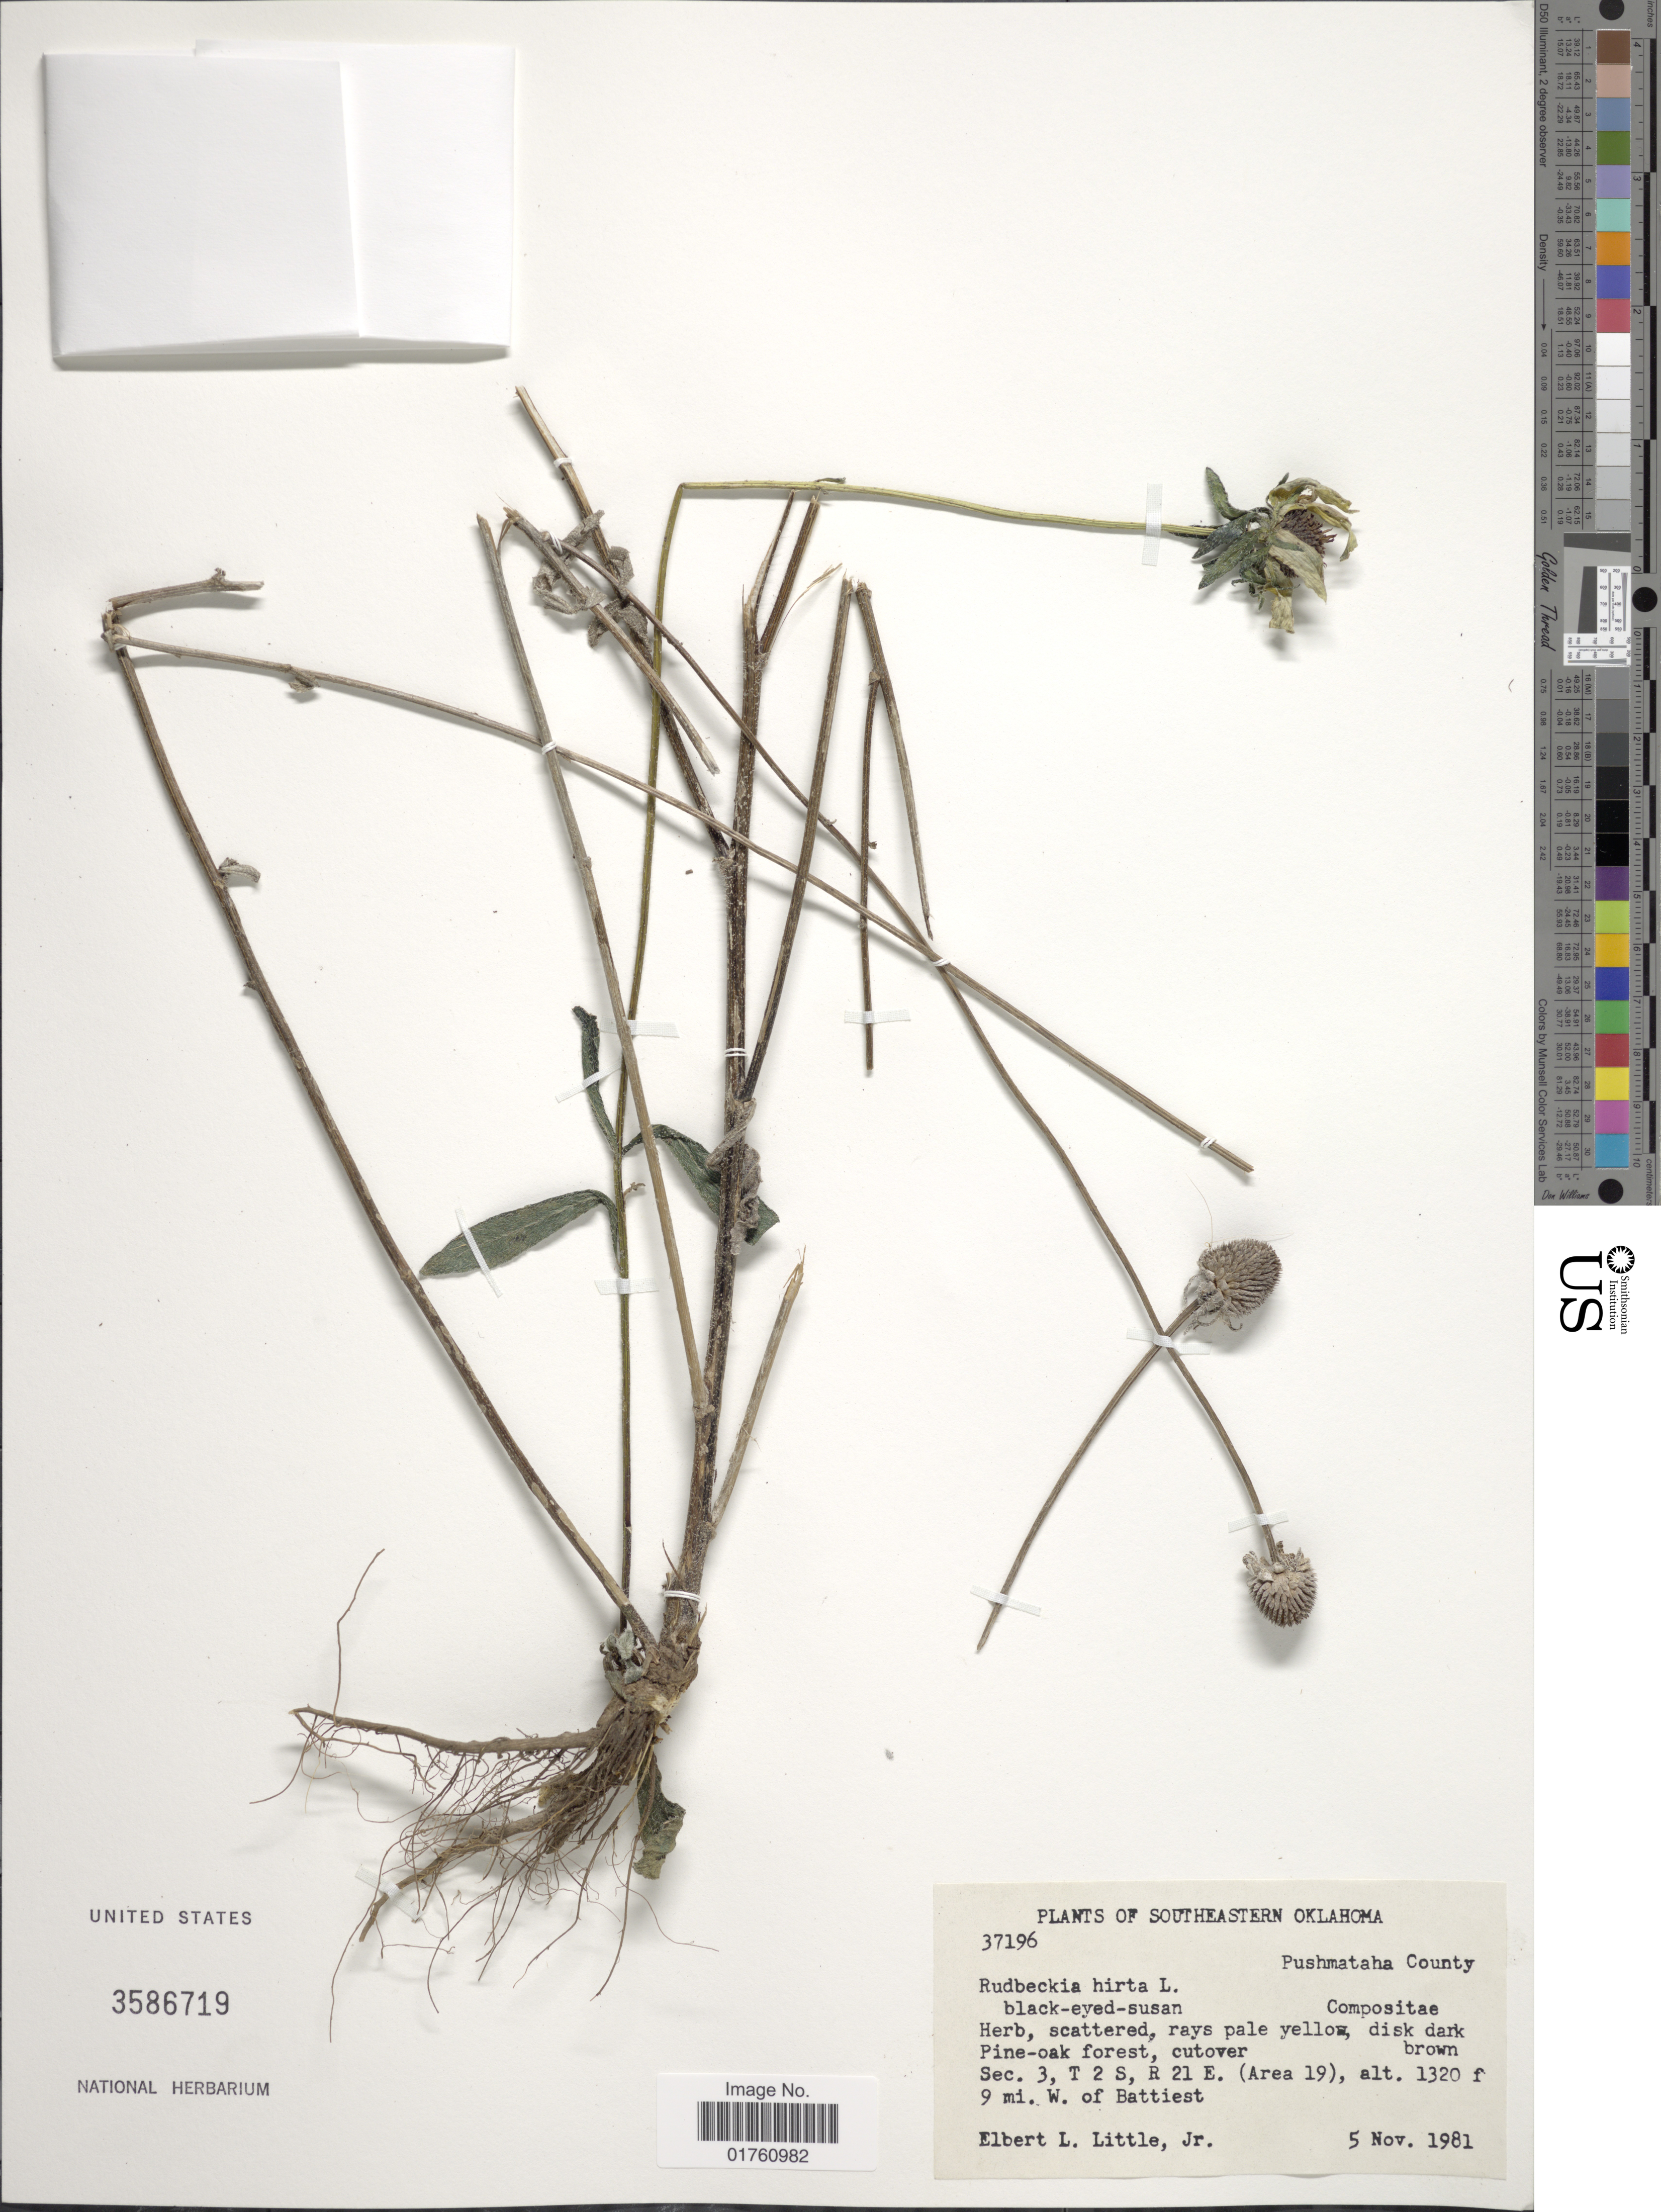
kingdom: Plantae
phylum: Tracheophyta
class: Magnoliopsida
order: Asterales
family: Asteraceae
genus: Rudbeckia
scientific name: Rudbeckia hirta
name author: L.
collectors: E. L. Little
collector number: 37196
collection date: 1981-11-05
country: United States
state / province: Oklahoma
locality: Southeastern Oklahoma, Pushmataha County, Sec 3, T 2 S, R 21 E (Area 19), 9 mi W of Battiest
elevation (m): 402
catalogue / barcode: US 3586719